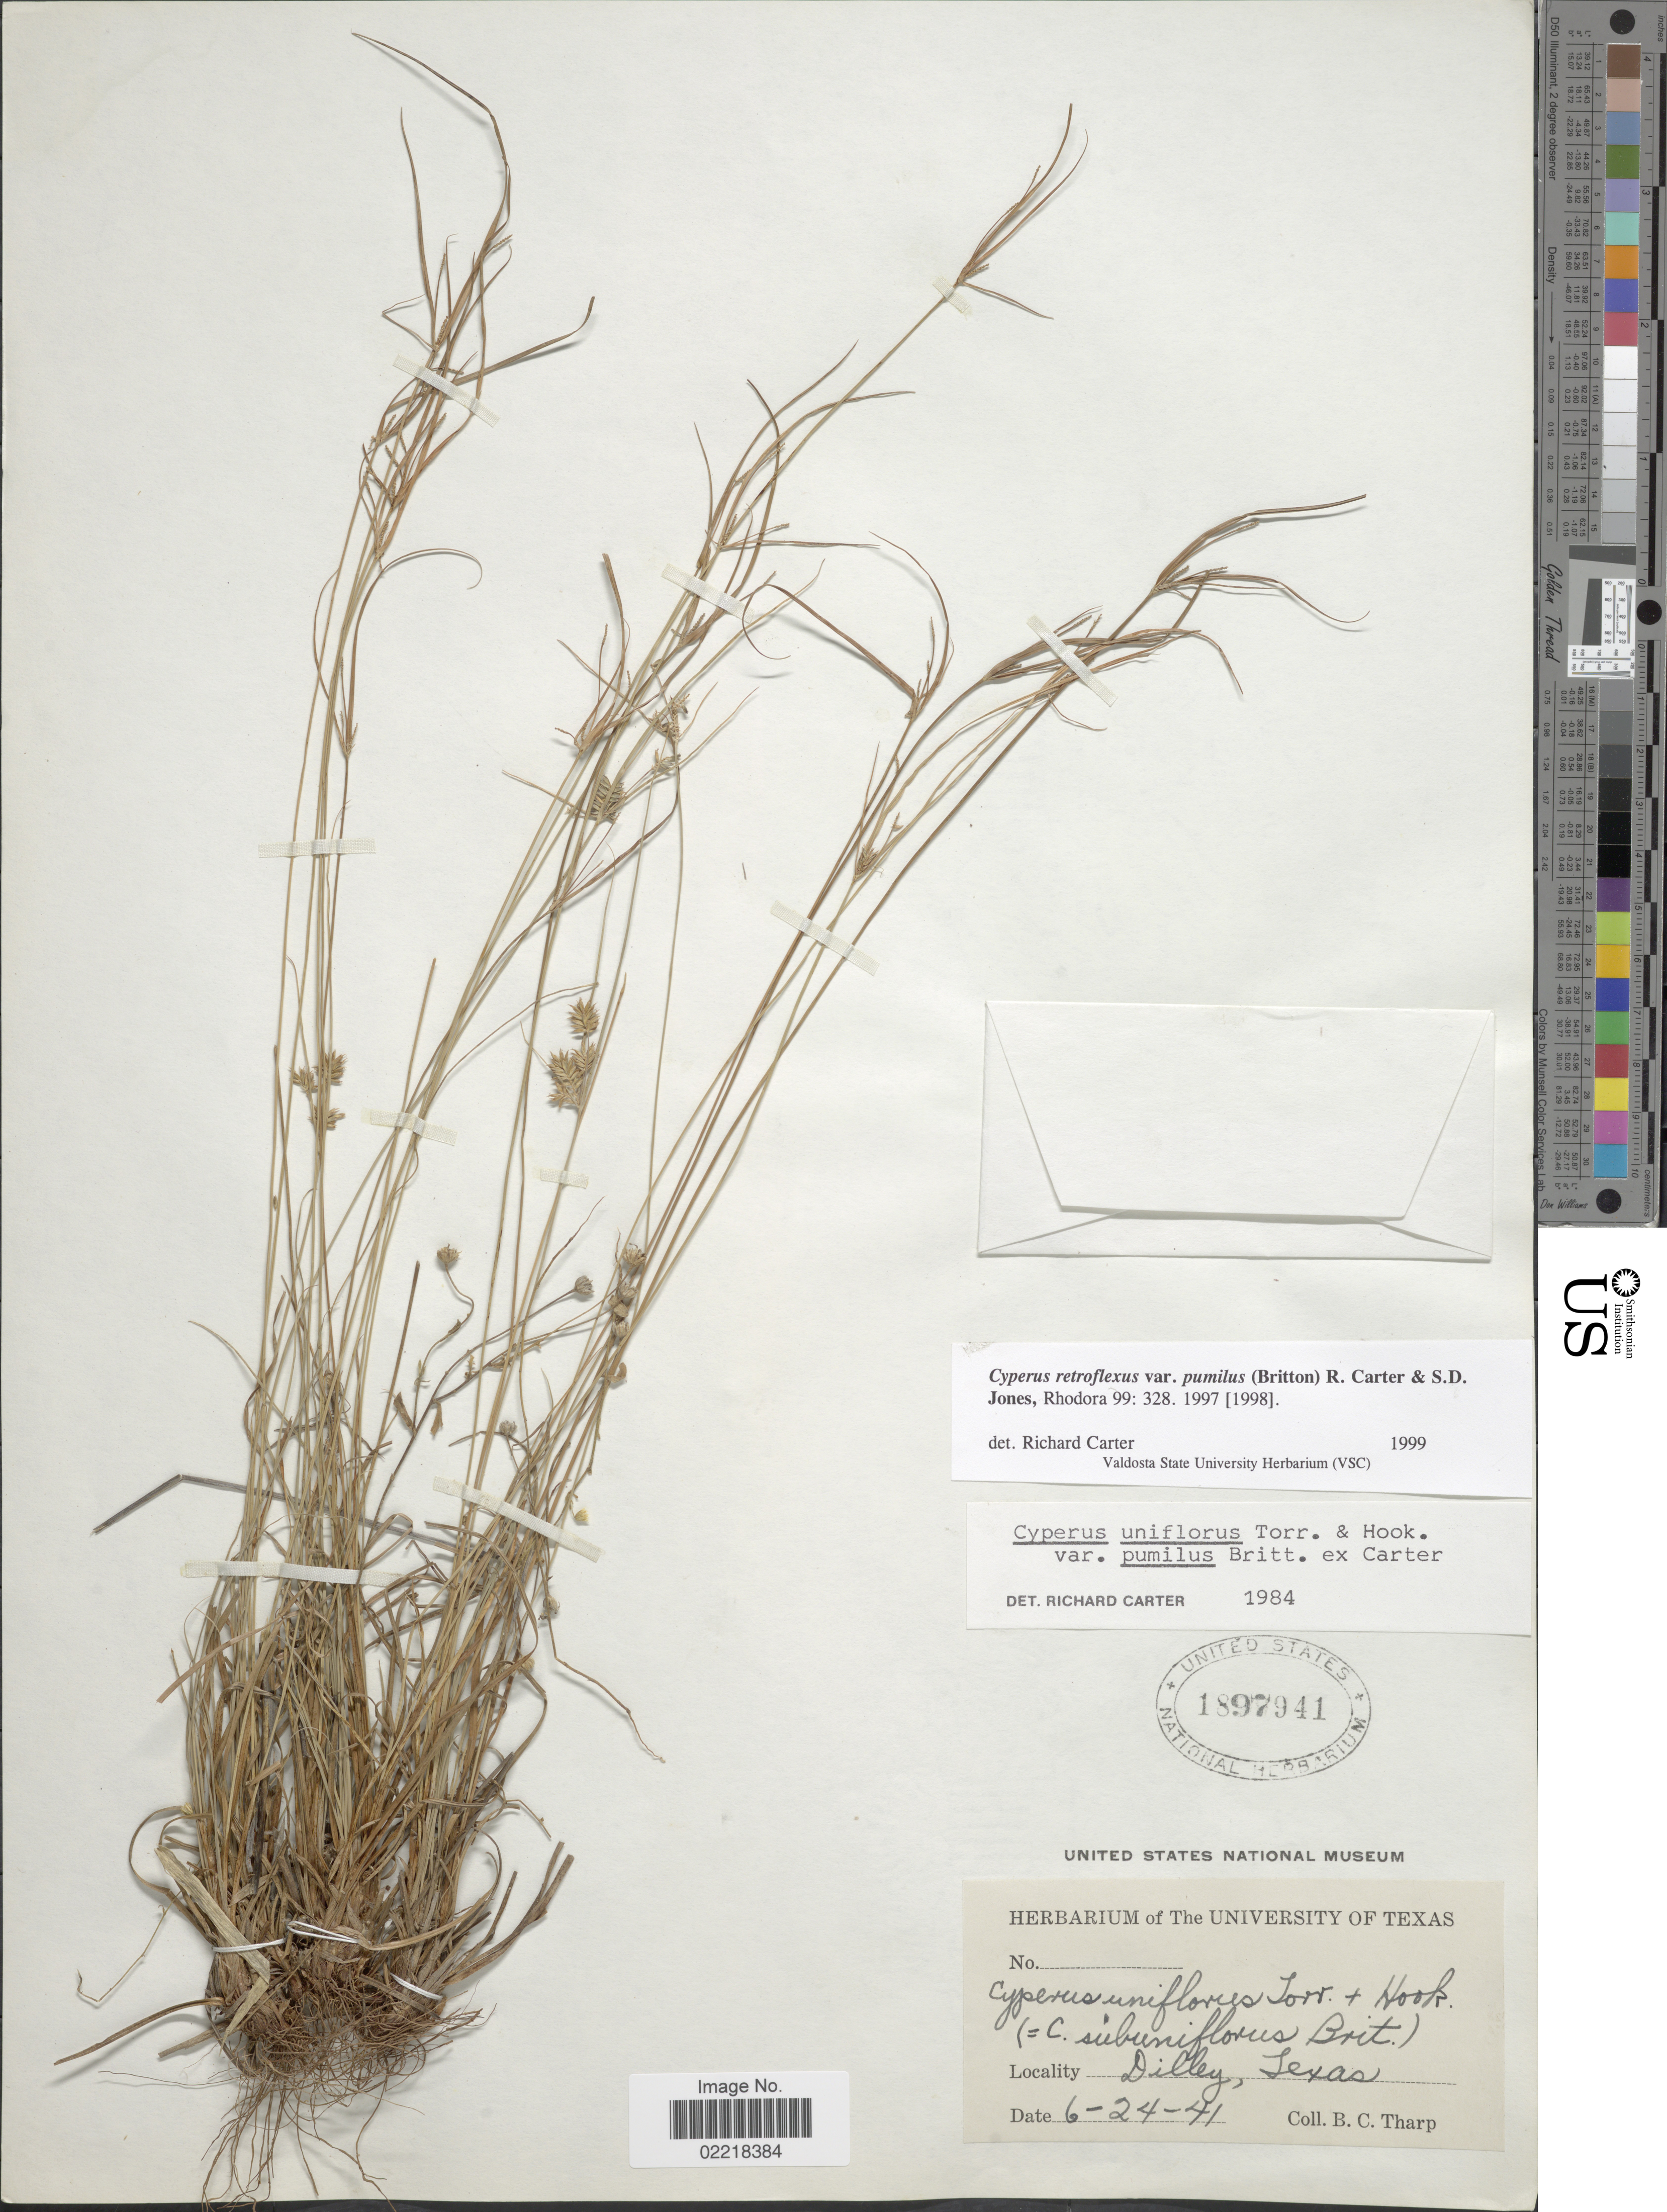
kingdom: Plantae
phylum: Tracheophyta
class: Liliopsida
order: Poales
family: Cyperaceae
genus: Cyperus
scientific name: Cyperus retroflexus var. pumilus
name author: (Britton) R. Carter & S.D. Jones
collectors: B. C. Tharp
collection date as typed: Transcribed d/m/y: 24/6/41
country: United States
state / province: Texas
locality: Dilley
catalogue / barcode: US 1897941